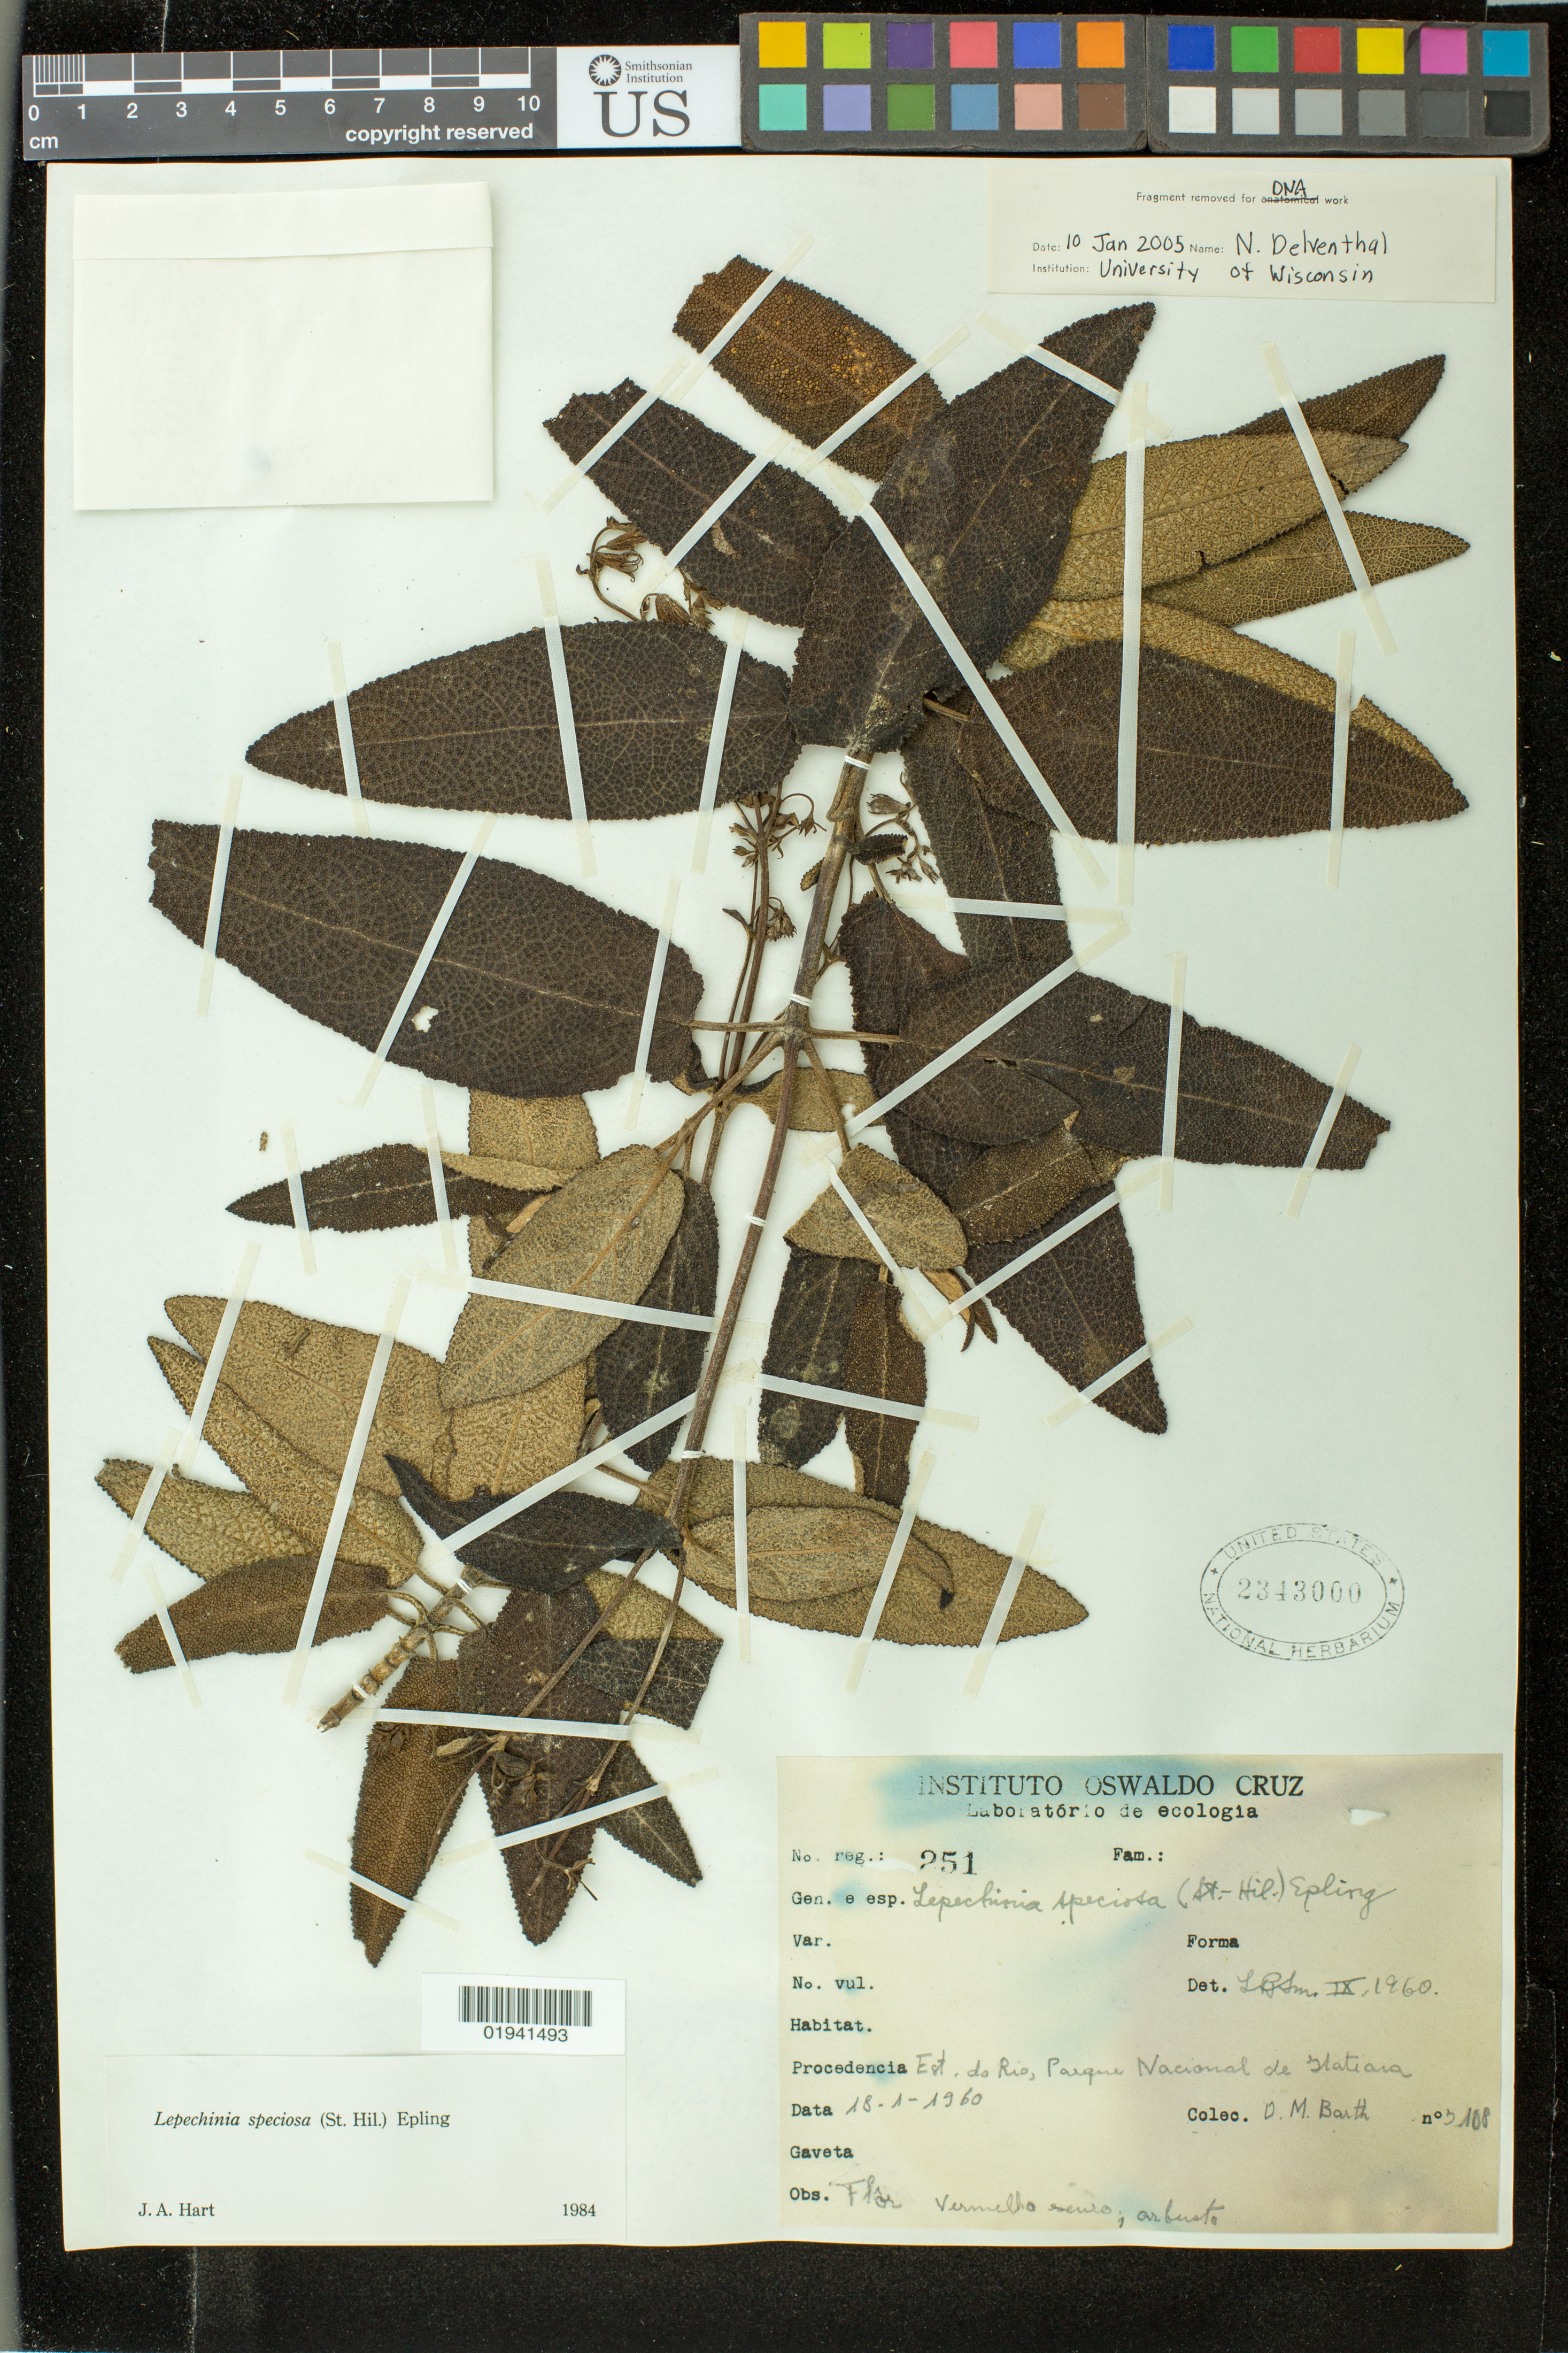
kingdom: Plantae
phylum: Tracheophyta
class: Magnoliopsida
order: Lamiales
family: Lamiaceae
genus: Lepechinia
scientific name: Lepechinia speciosa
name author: (A. St.-Hil. & Benth.) Epling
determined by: Hart, J. A.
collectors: O. Barth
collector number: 3108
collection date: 1960-01-18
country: Brazil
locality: Est. do Rio, Parque Nacional de Itatiaia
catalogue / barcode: US 2343000